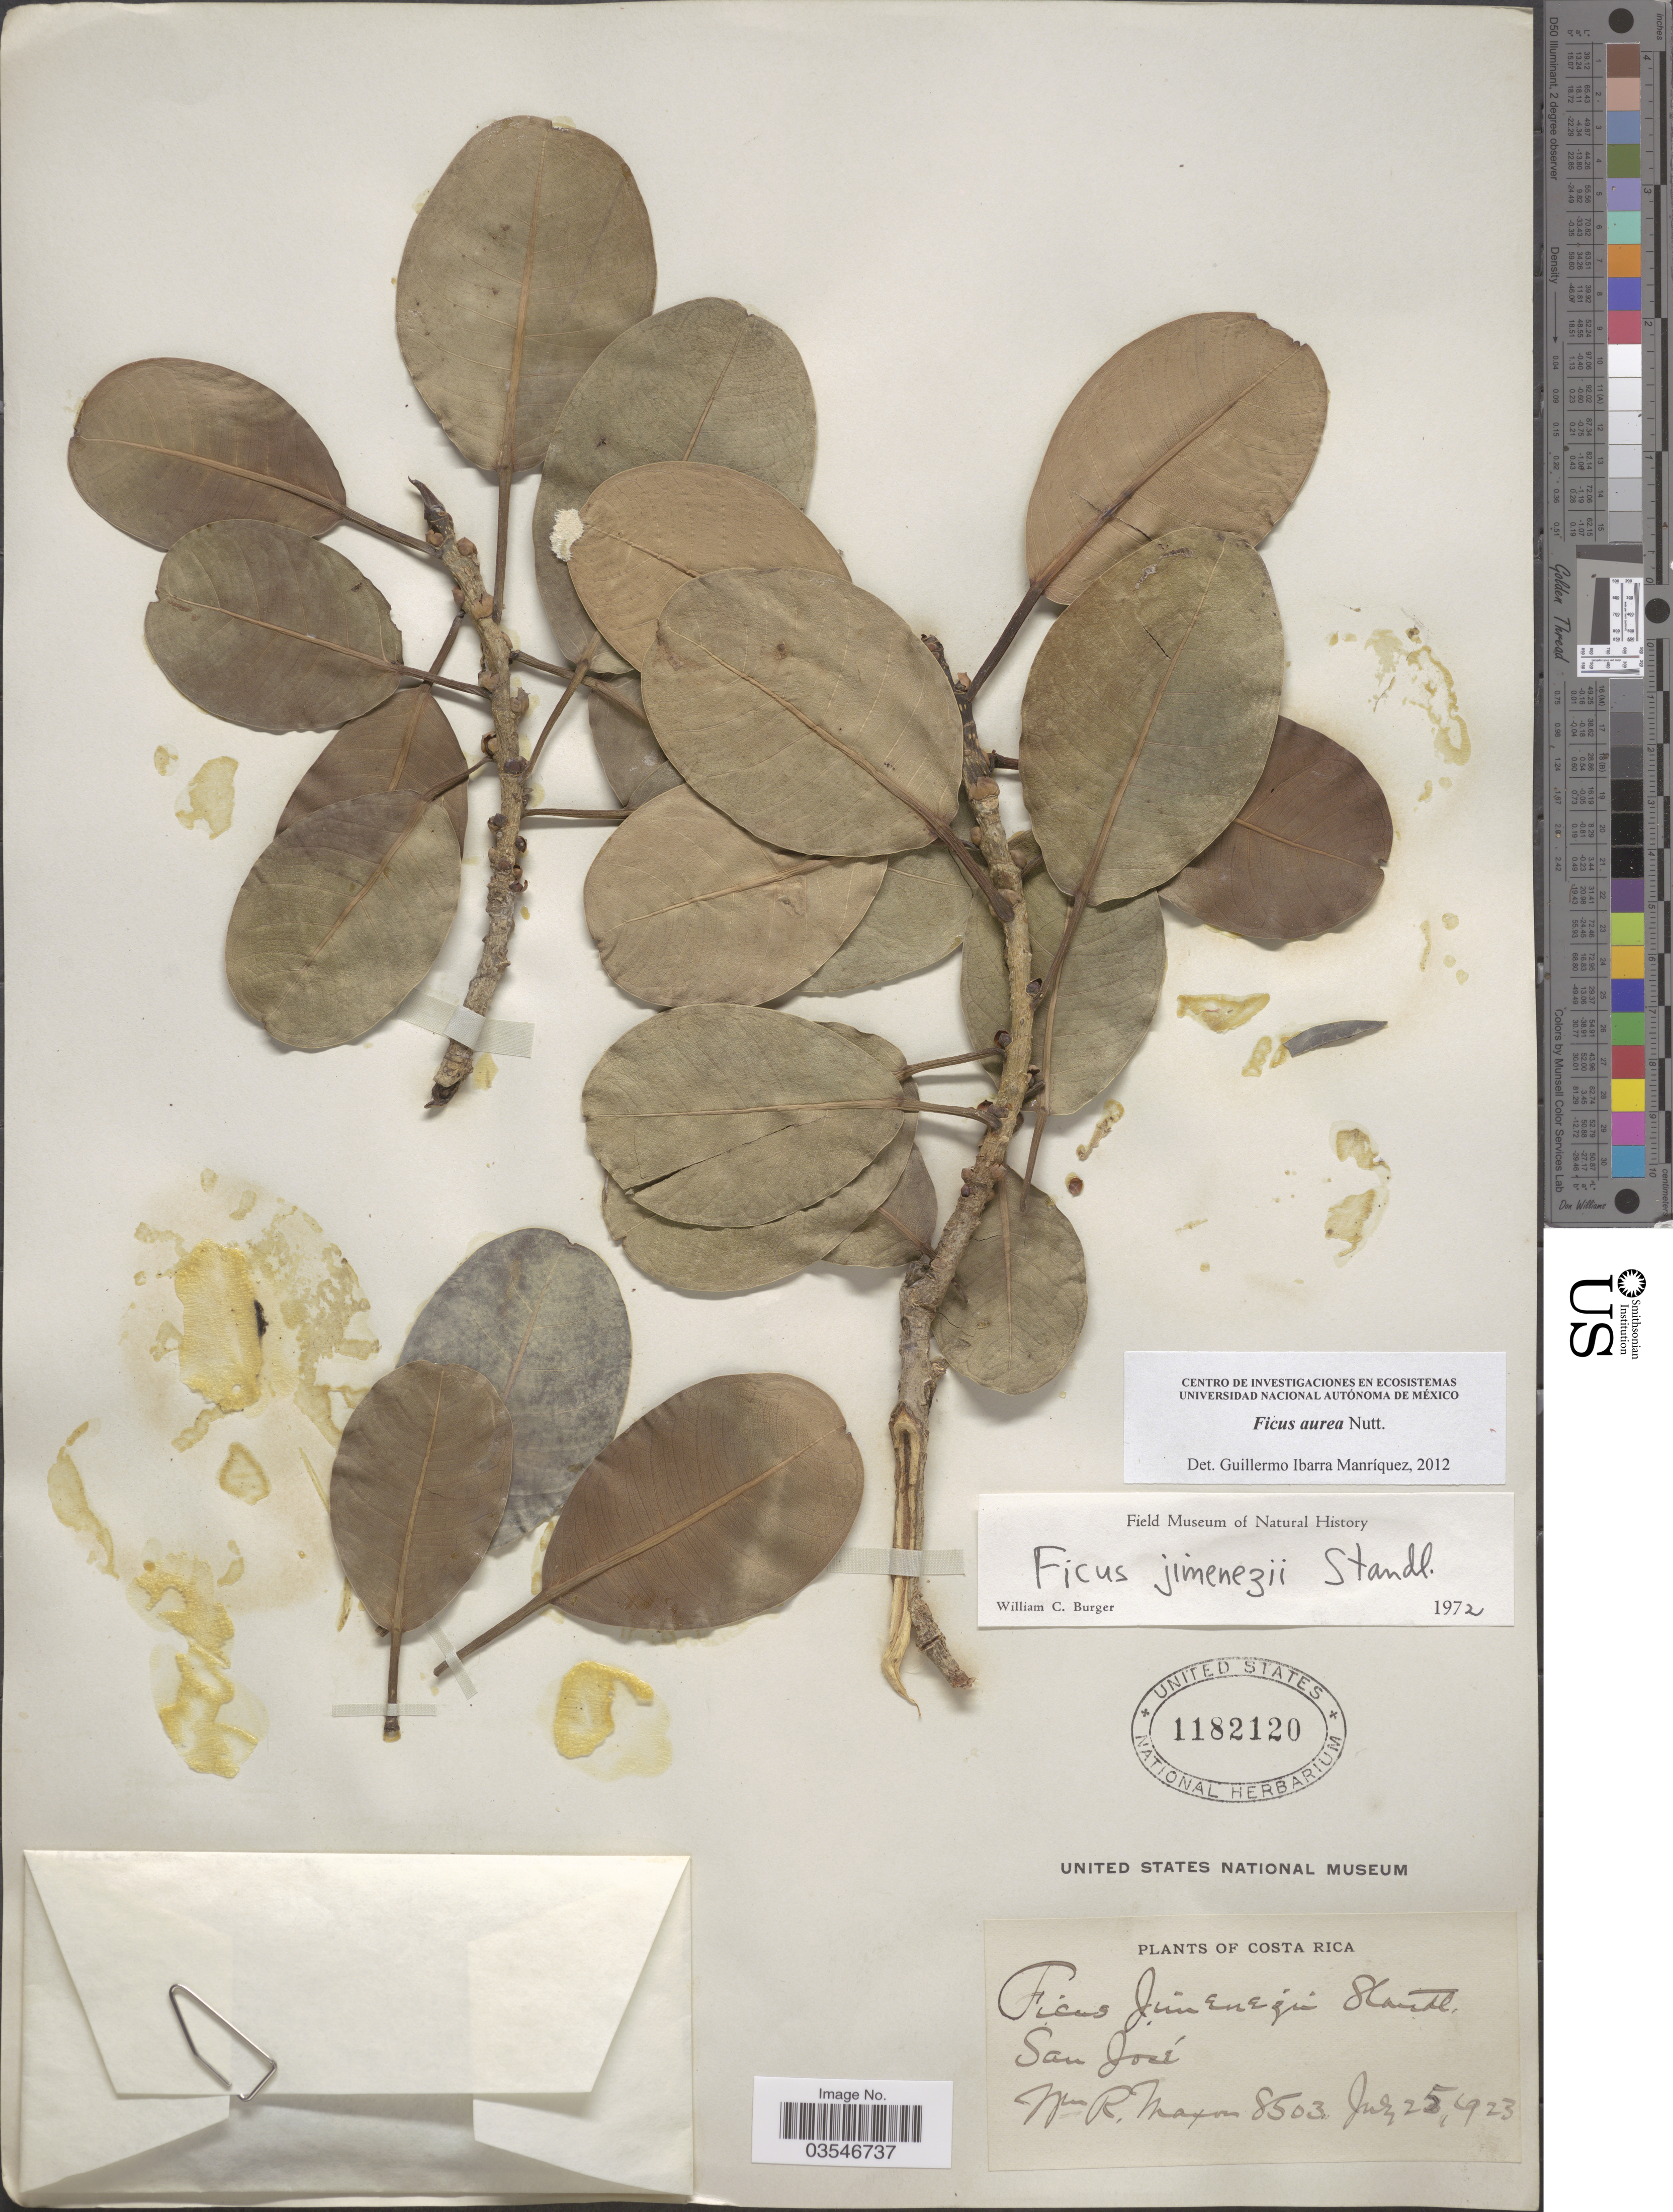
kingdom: Plantae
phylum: Tracheophyta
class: Magnoliopsida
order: Rosales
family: Moraceae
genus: Ficus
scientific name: Ficus aurea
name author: Nutt.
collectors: W. R. Maxon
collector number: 8503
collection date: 1923-07-25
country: Costa Rica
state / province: San José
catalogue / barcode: US 1182120